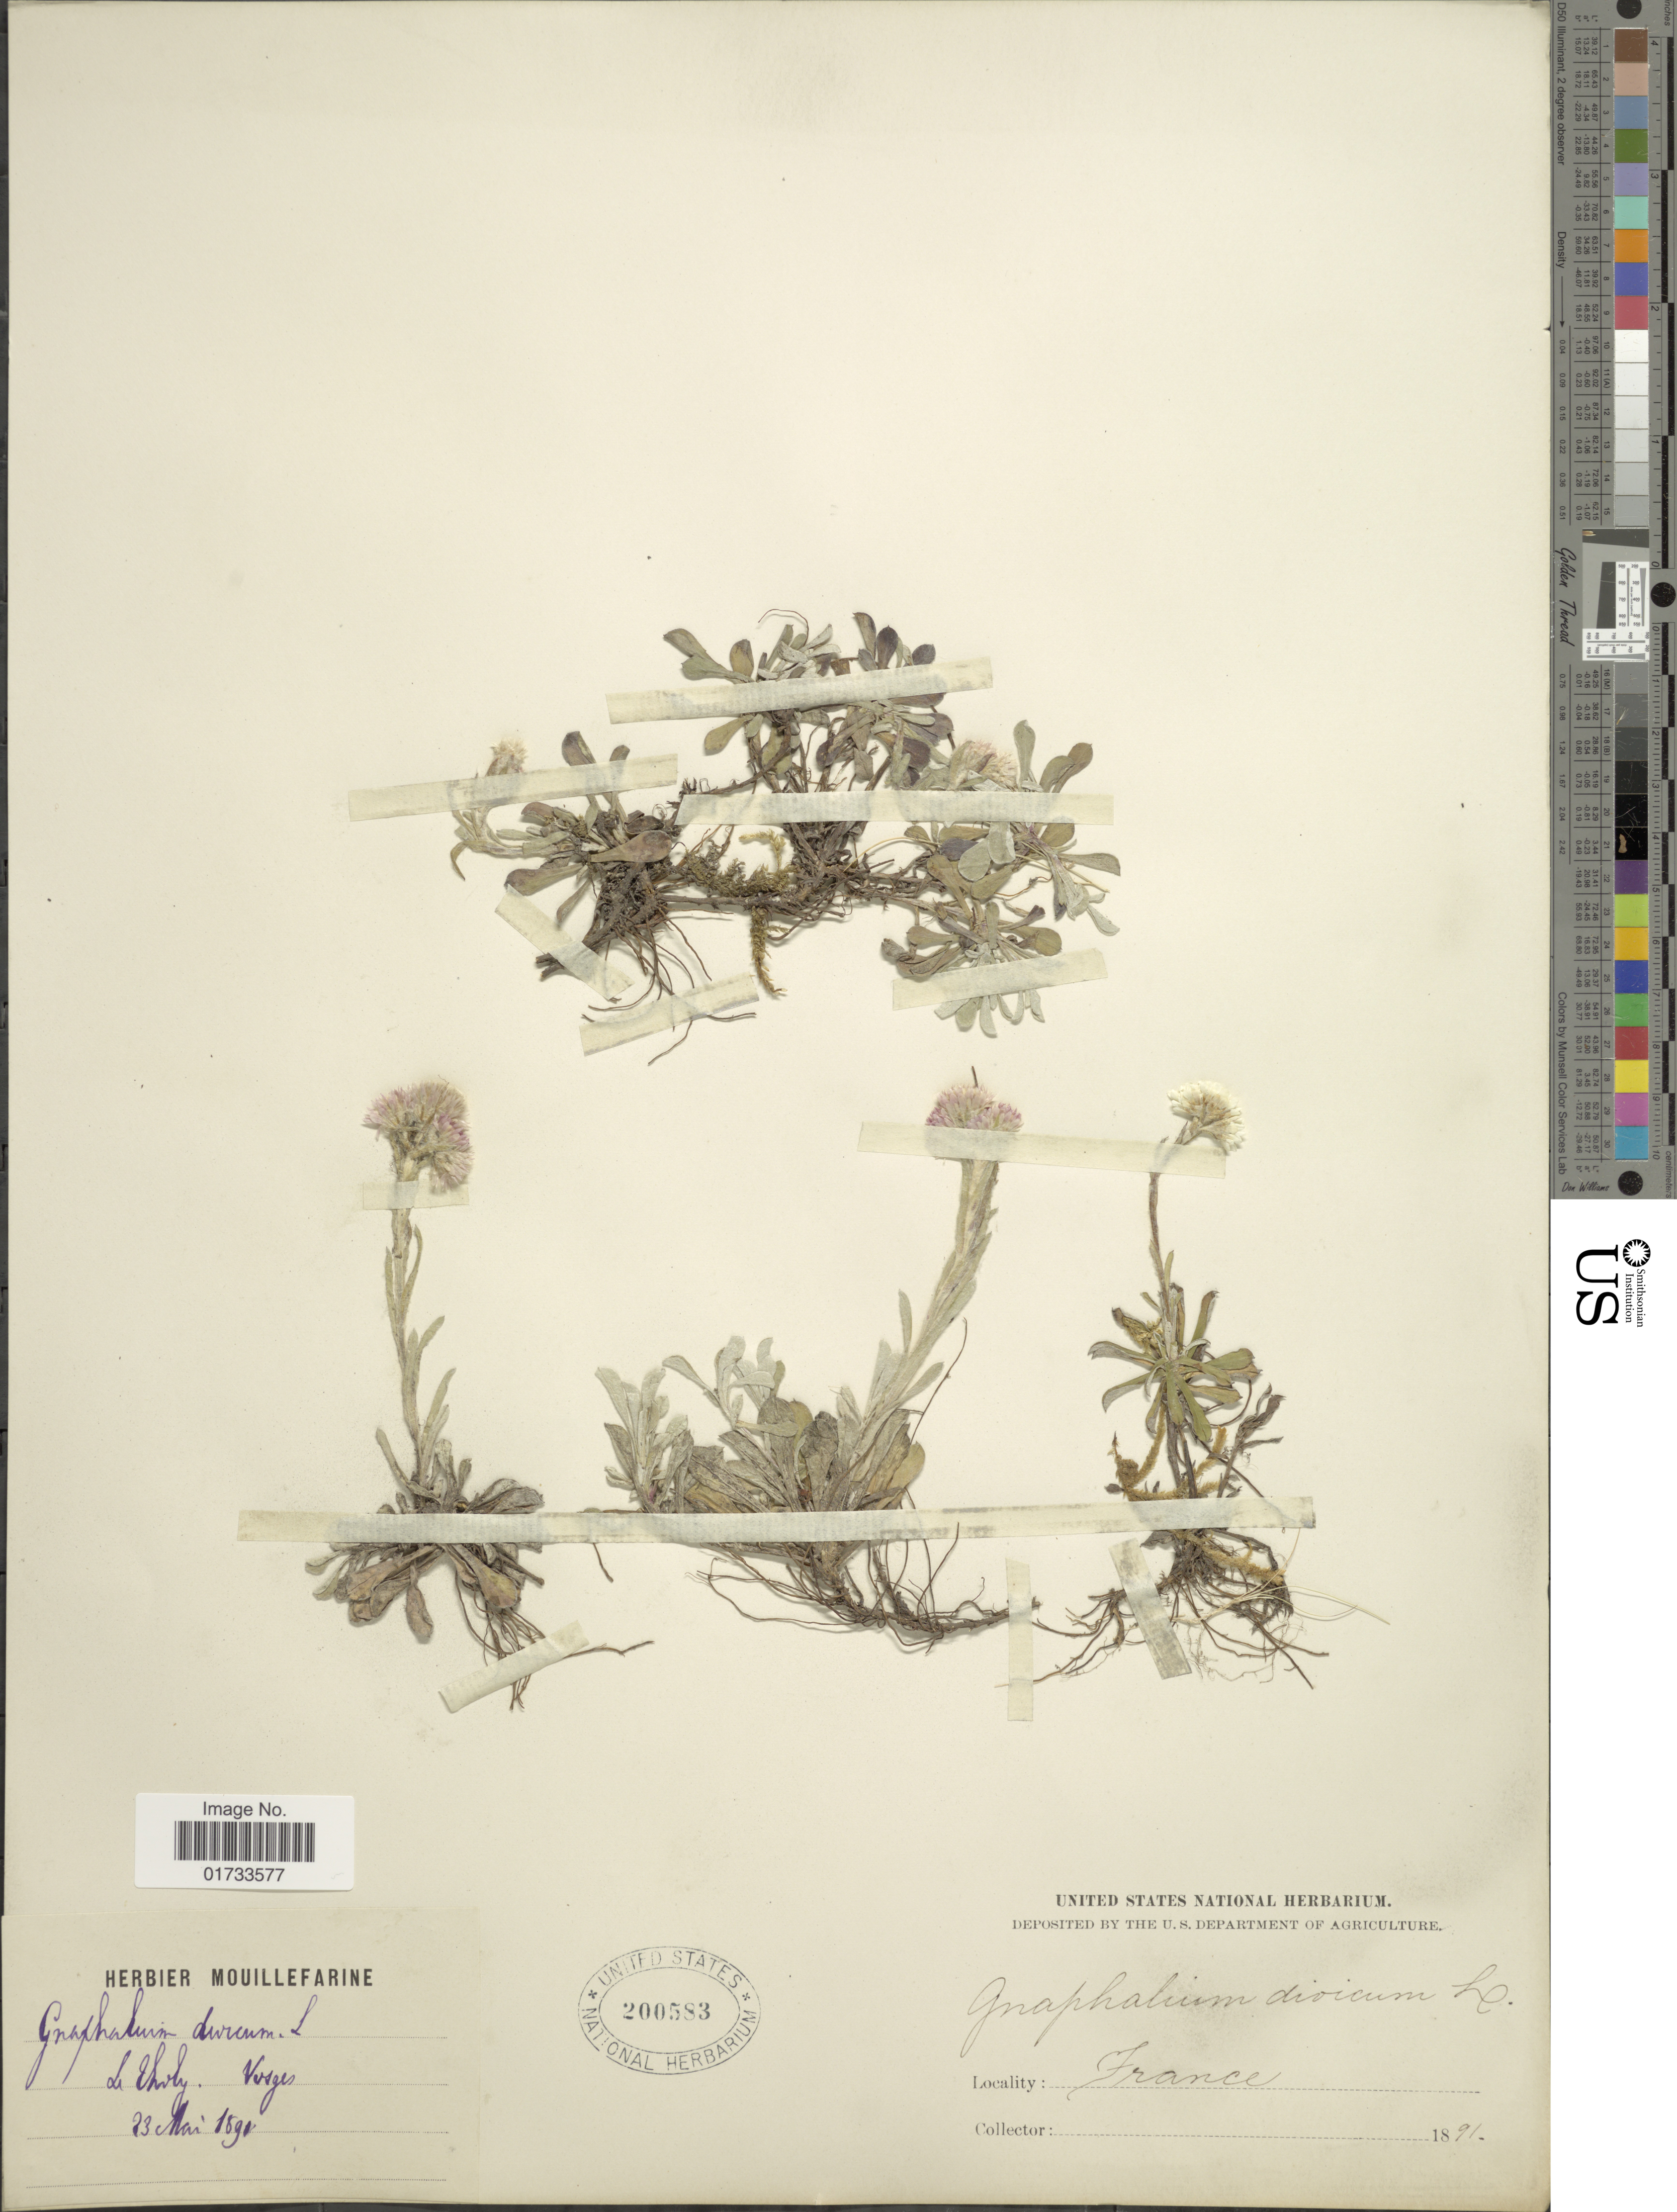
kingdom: Plantae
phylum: Tracheophyta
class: Magnoliopsida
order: Asterales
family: Asteraceae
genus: Antennaria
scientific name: Antennaria dioica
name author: (L.) Gaertn.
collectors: ex herb. Mouillefarine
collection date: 1890-05-23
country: France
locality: Le Svly, Vosges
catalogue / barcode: US 200583